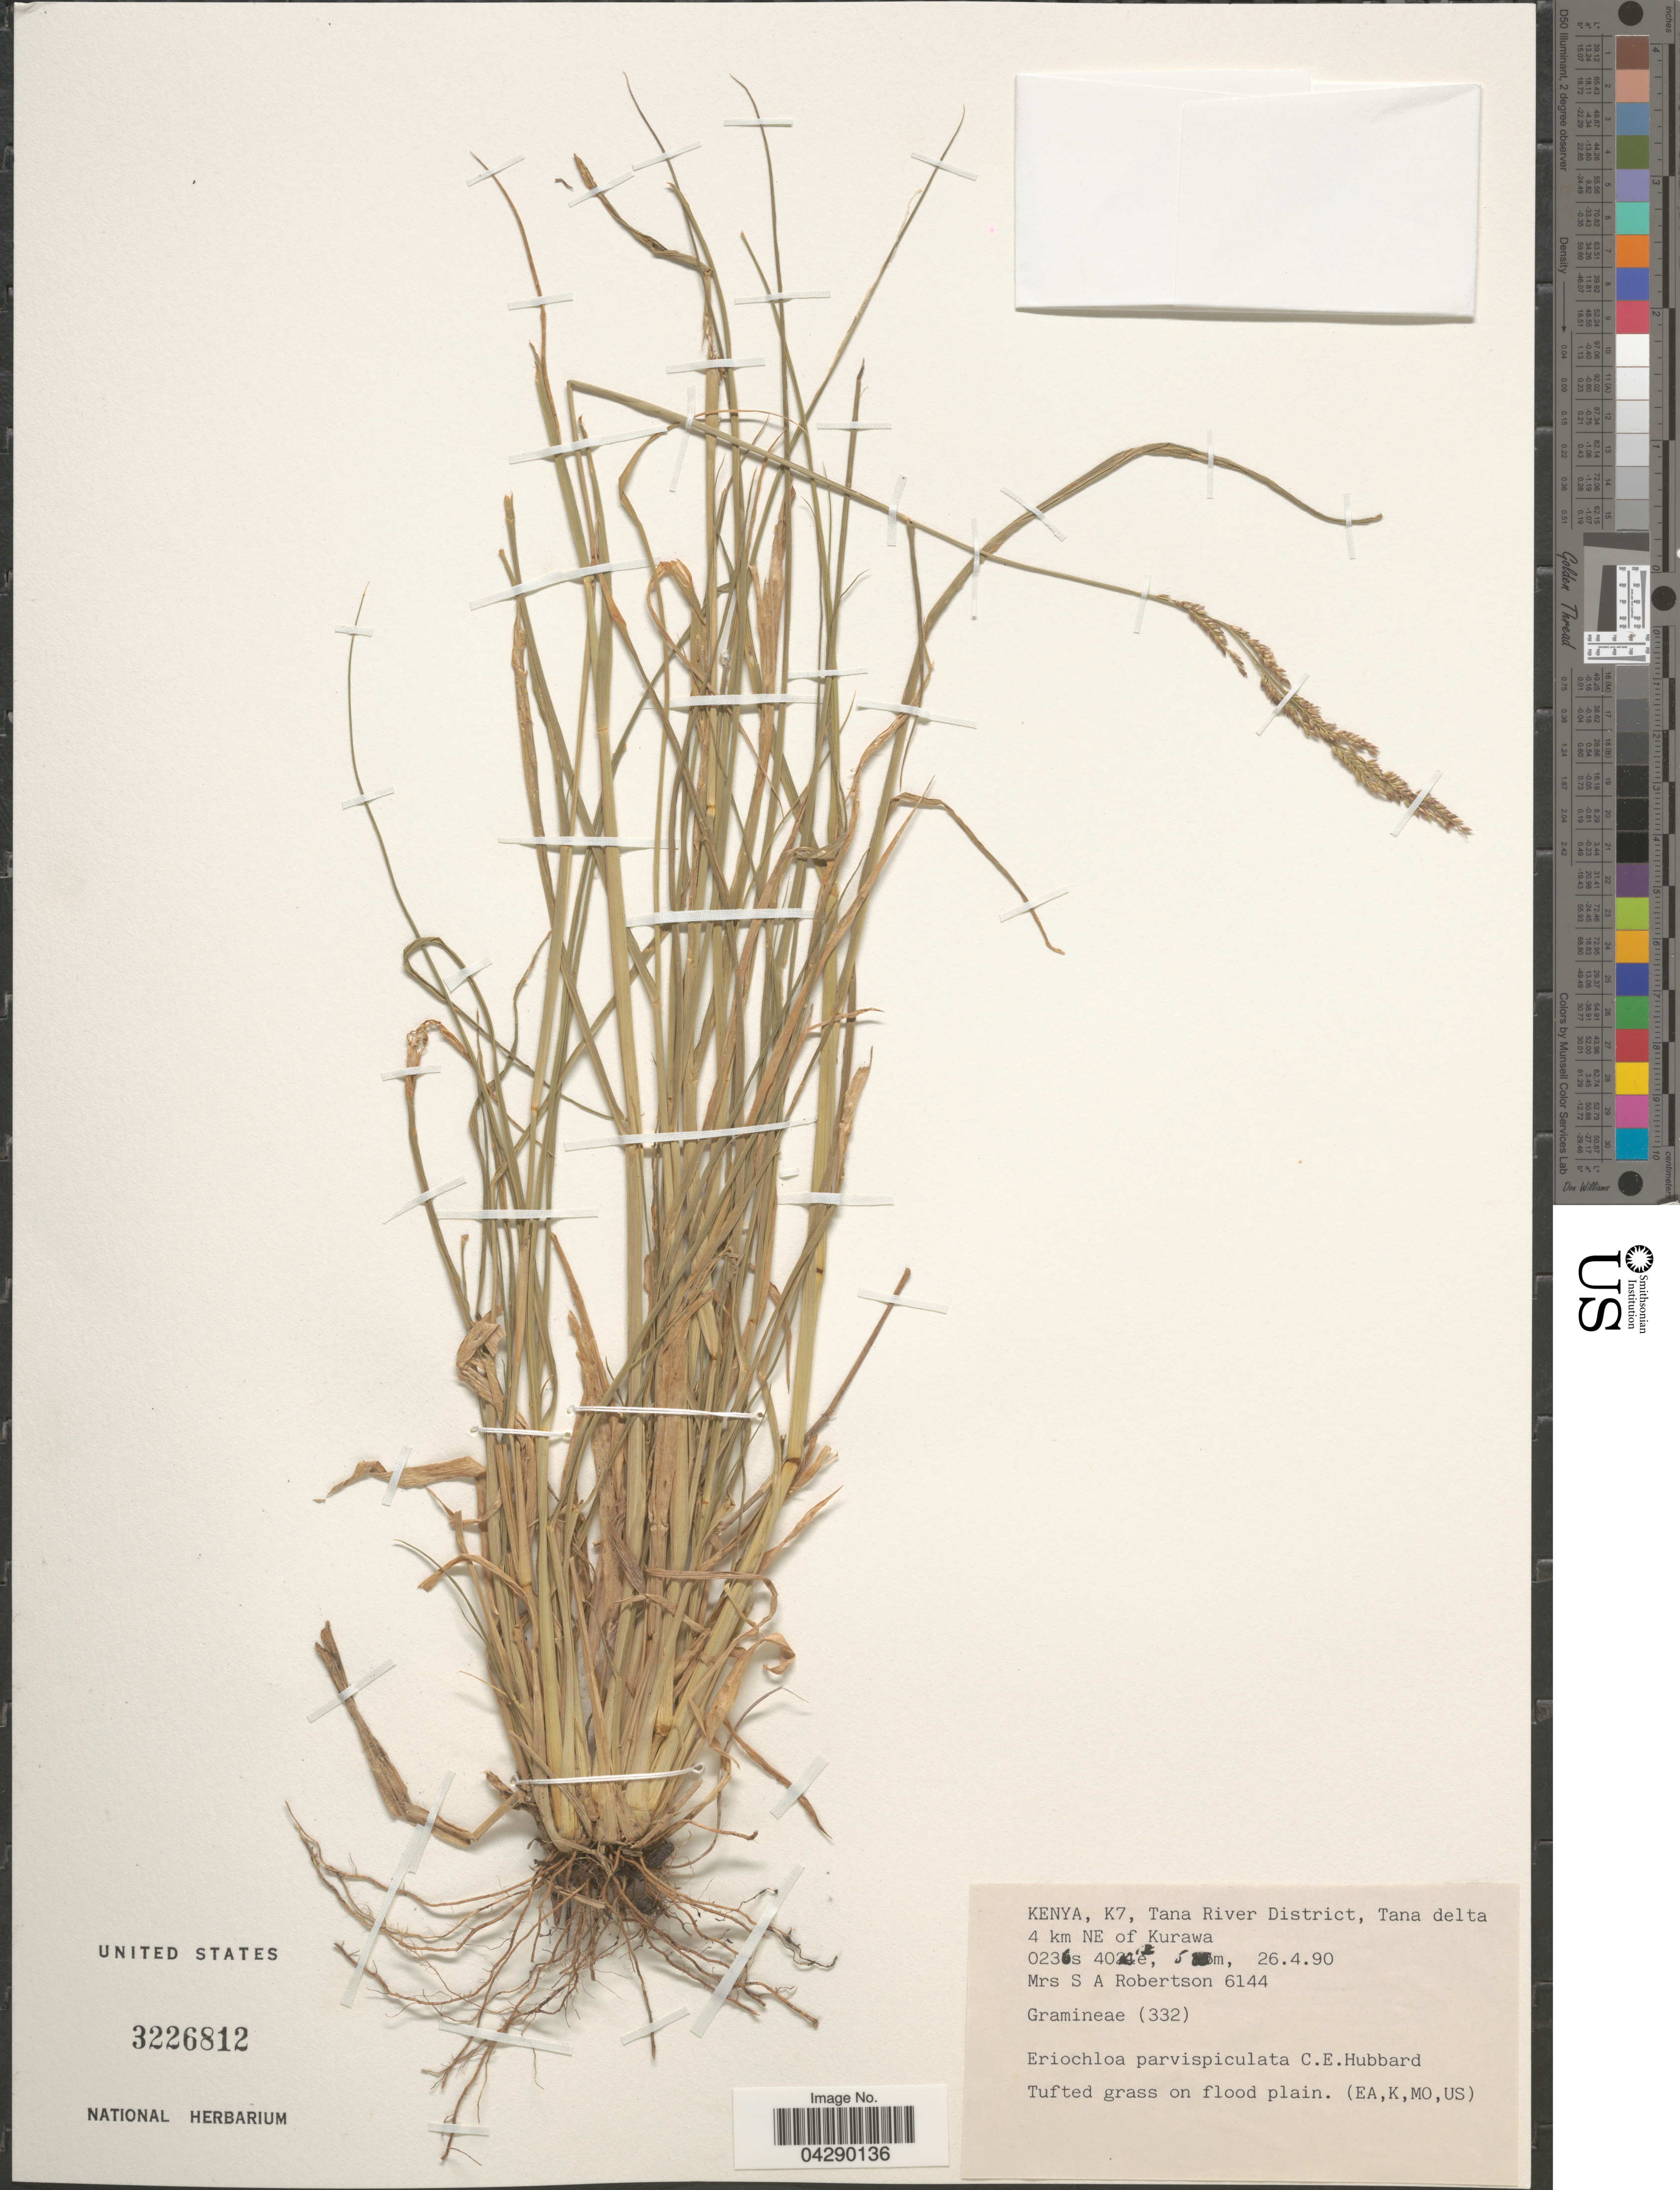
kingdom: Plantae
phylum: Tracheophyta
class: Liliopsida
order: Poales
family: Poaceae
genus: Eriochloa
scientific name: Eriochloa parvispiculata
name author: C. E. Hubb.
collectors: S. Robertson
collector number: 6144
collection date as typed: Transcribed d/m/y: 26/4/90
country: Kenya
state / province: Tana River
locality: K7, Tana River District, Tana delta 4 km NE of Kuruwa.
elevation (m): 500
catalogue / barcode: US 3226812